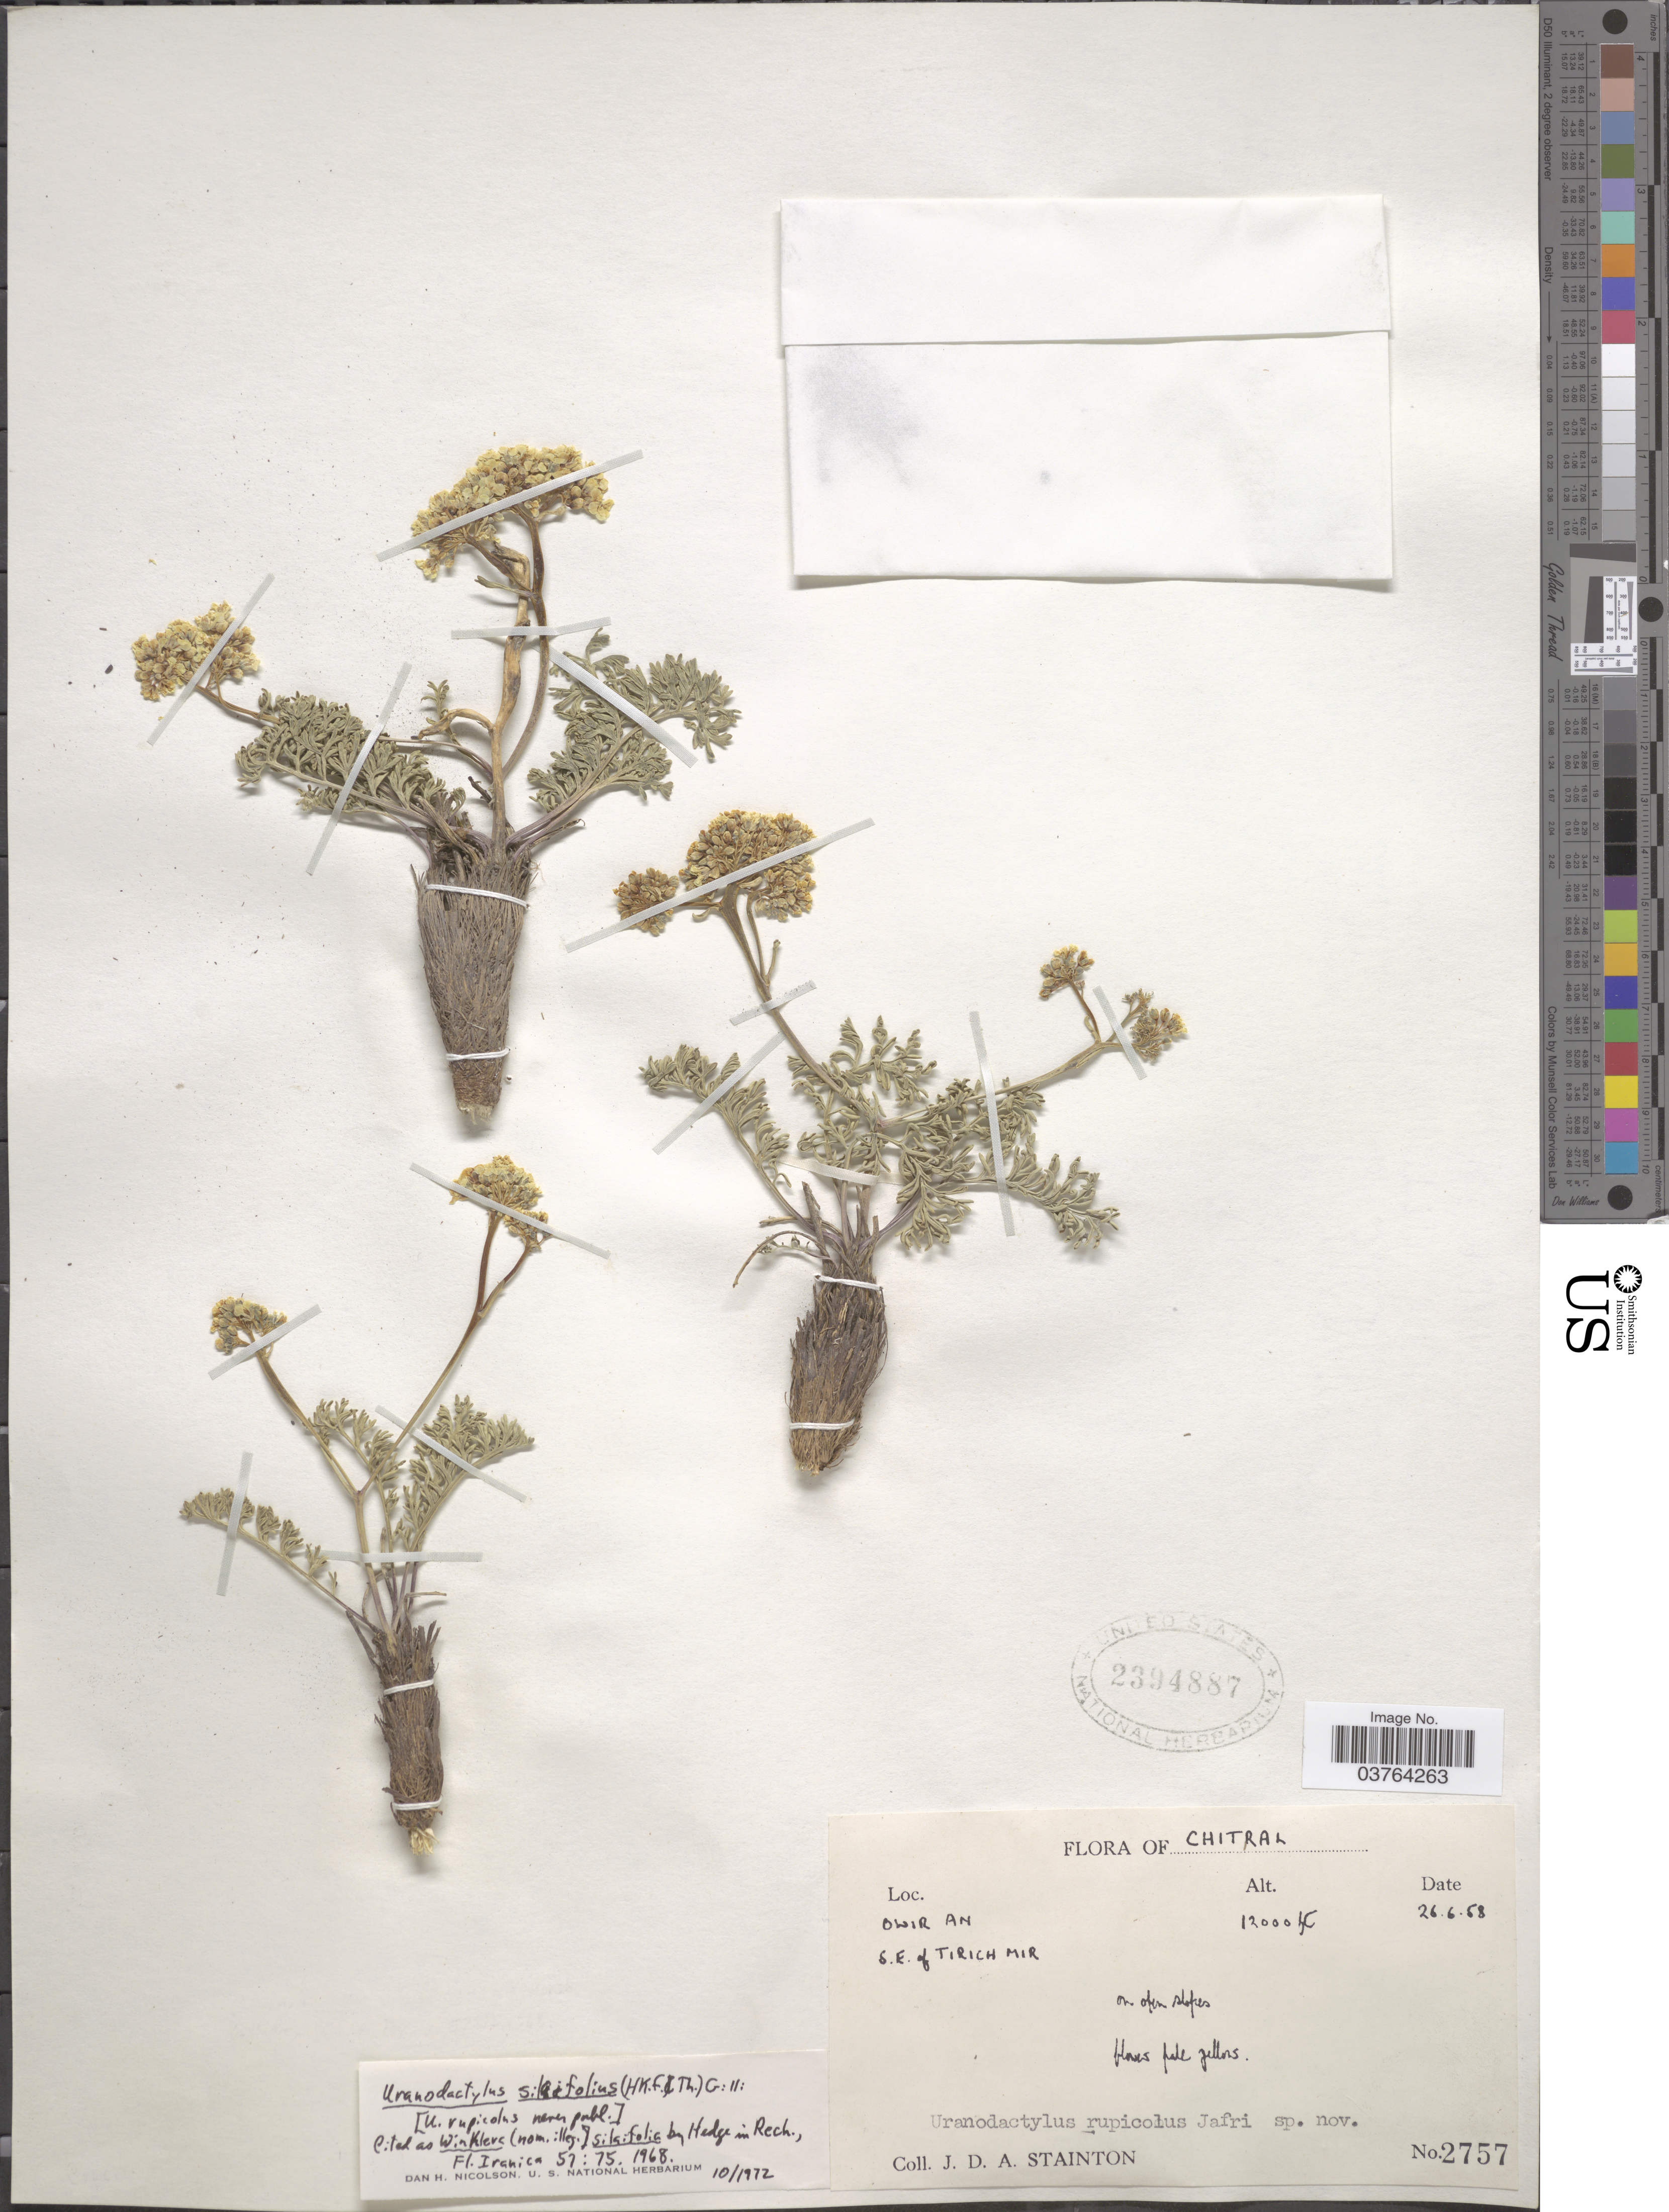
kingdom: Plantae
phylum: Tracheophyta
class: Magnoliopsida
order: Brassicales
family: Brassicaceae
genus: Lepidium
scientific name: Lepidium silaifolium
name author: (Hook. f. & Thomson) Al-Shehbaz & Mumm.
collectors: J. Stainton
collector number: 2757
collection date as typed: Transcribed d/m/y: 26/6/58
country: Pakistan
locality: Chitral. Owir An S.E. of Tirich Mir.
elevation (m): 3658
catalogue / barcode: US 2394887